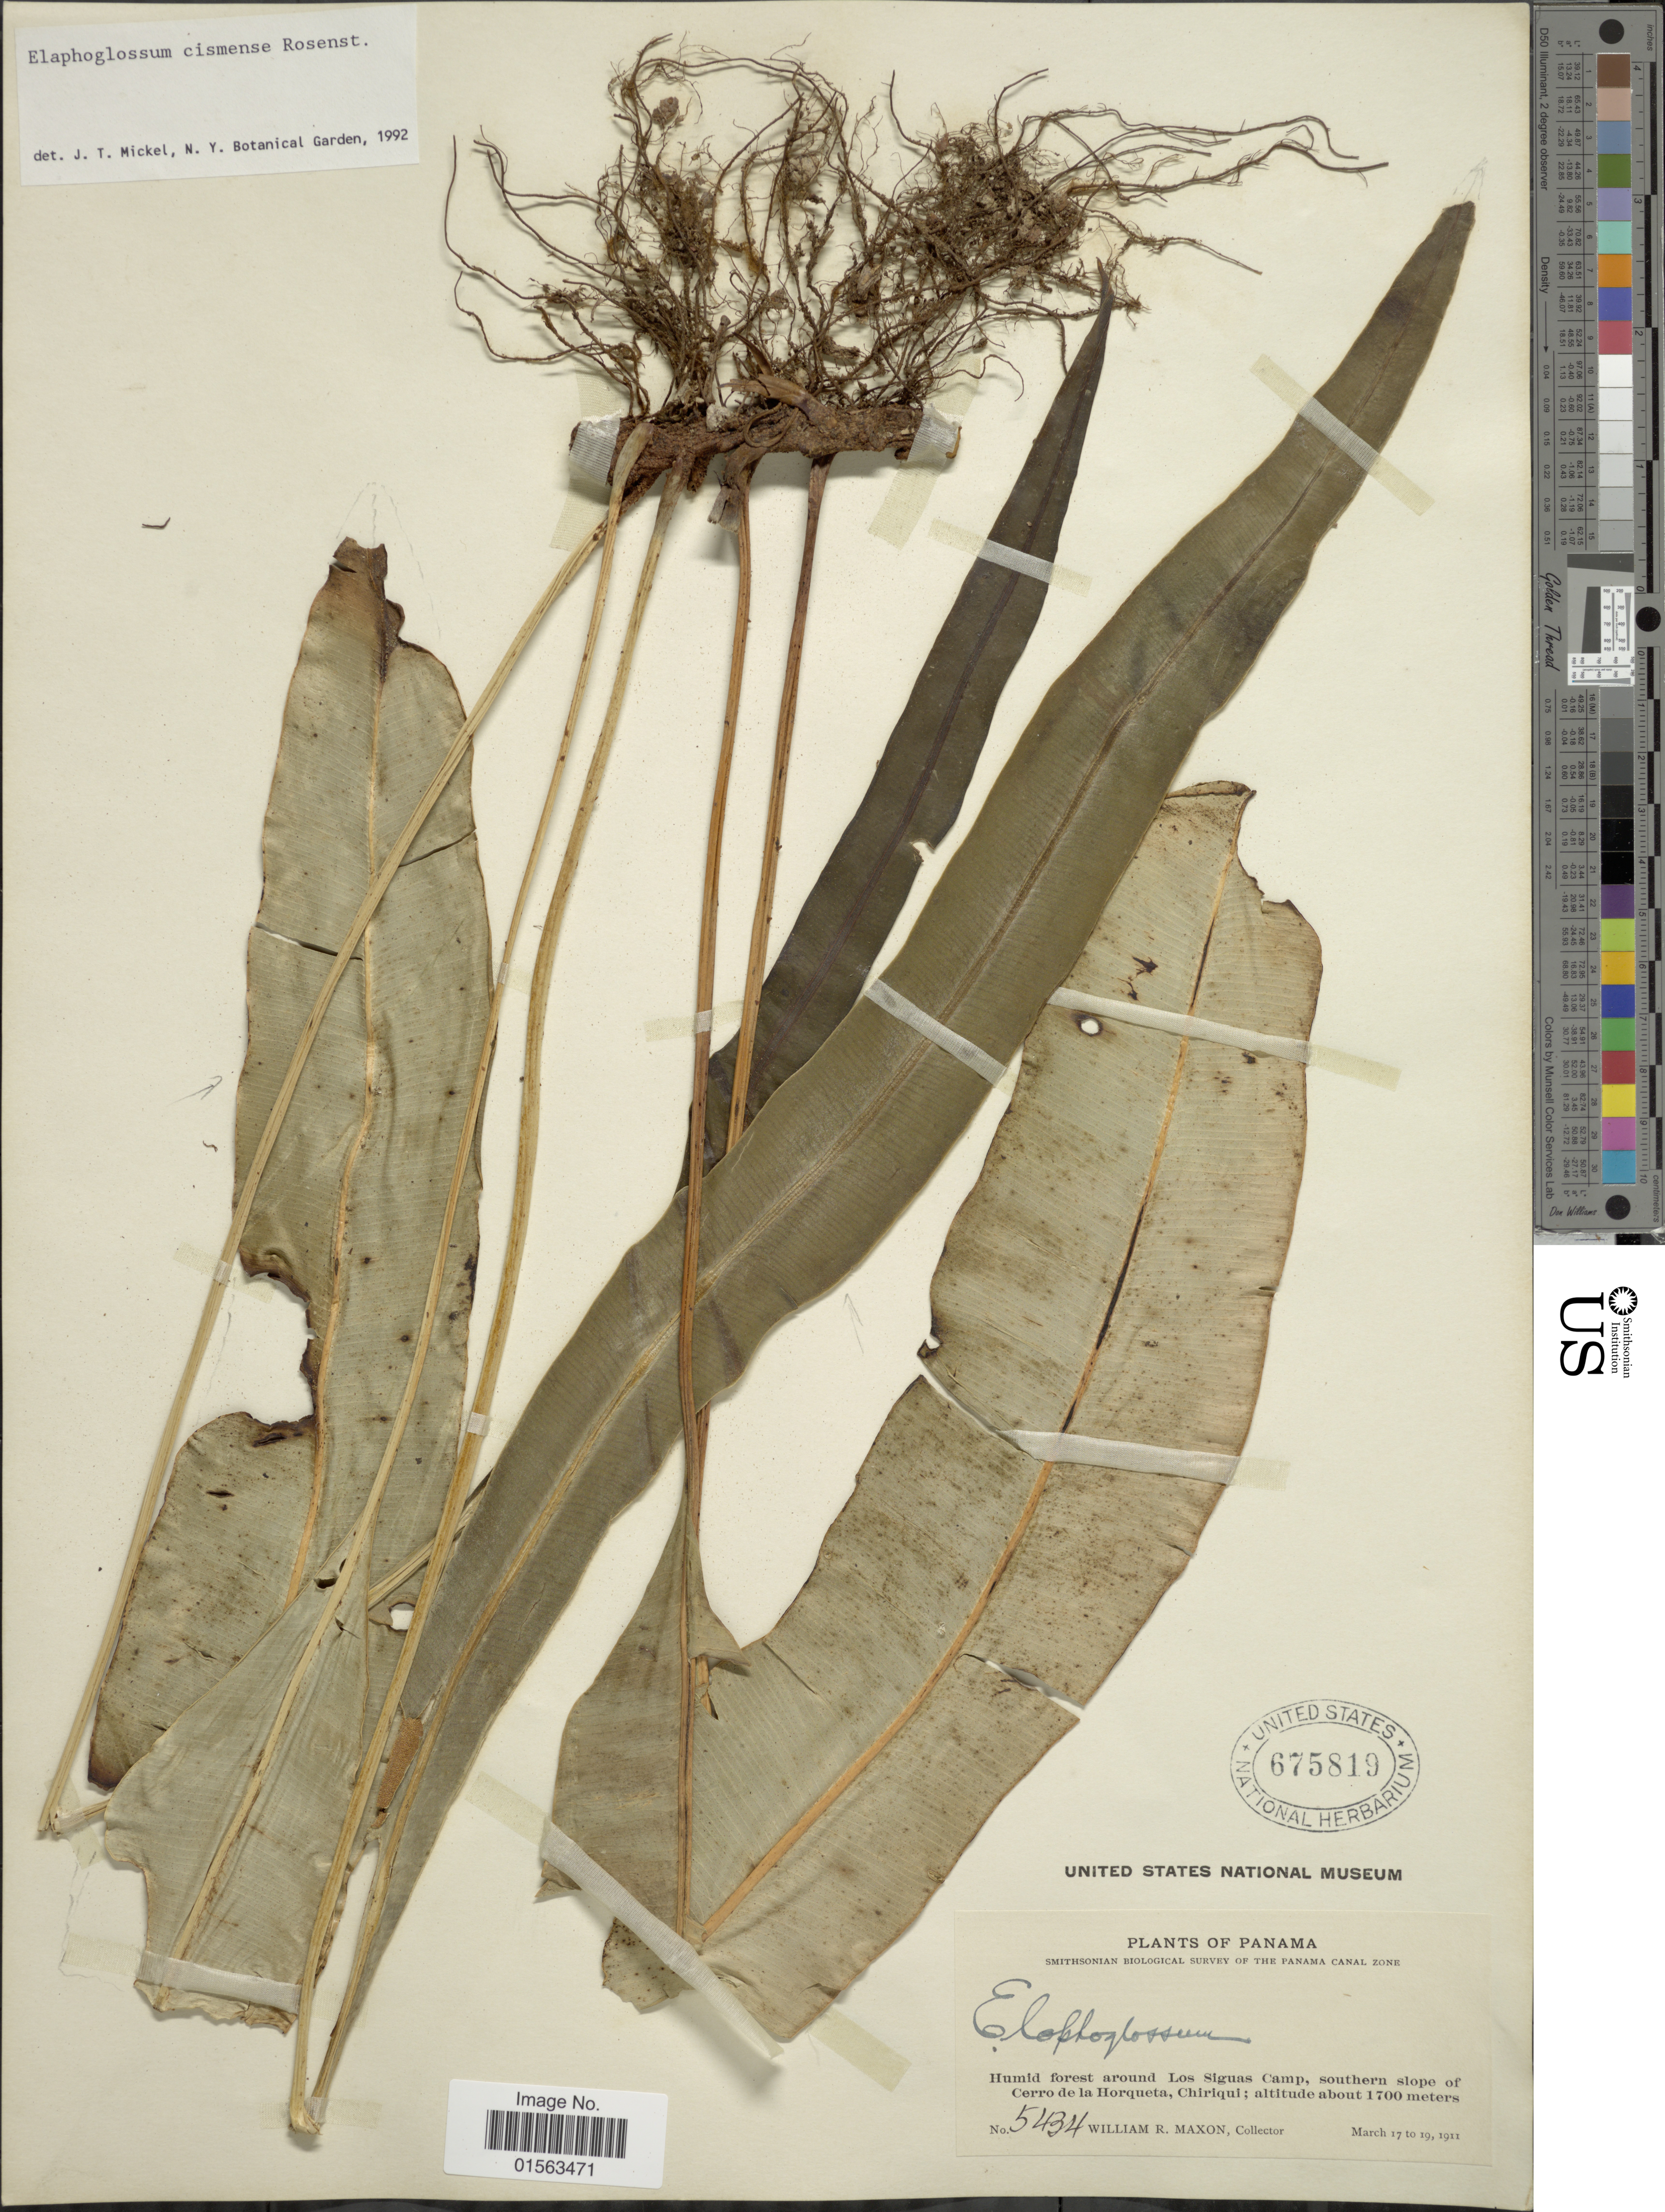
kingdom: Plantae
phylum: Tracheophyta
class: Polypodiopsida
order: Polypodiales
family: Dryopteridaceae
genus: Elaphoglossum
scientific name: Elaphoglossum cismense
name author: Rosenst.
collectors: W. R. Maxon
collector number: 5434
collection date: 1911-03-17/1911-03-19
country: Panama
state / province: Chiriqui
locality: Humid forest around Los Siguas Camp, southern slope of Cerro de la Horqueta, Chiriqui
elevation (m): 1700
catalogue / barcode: US 675819